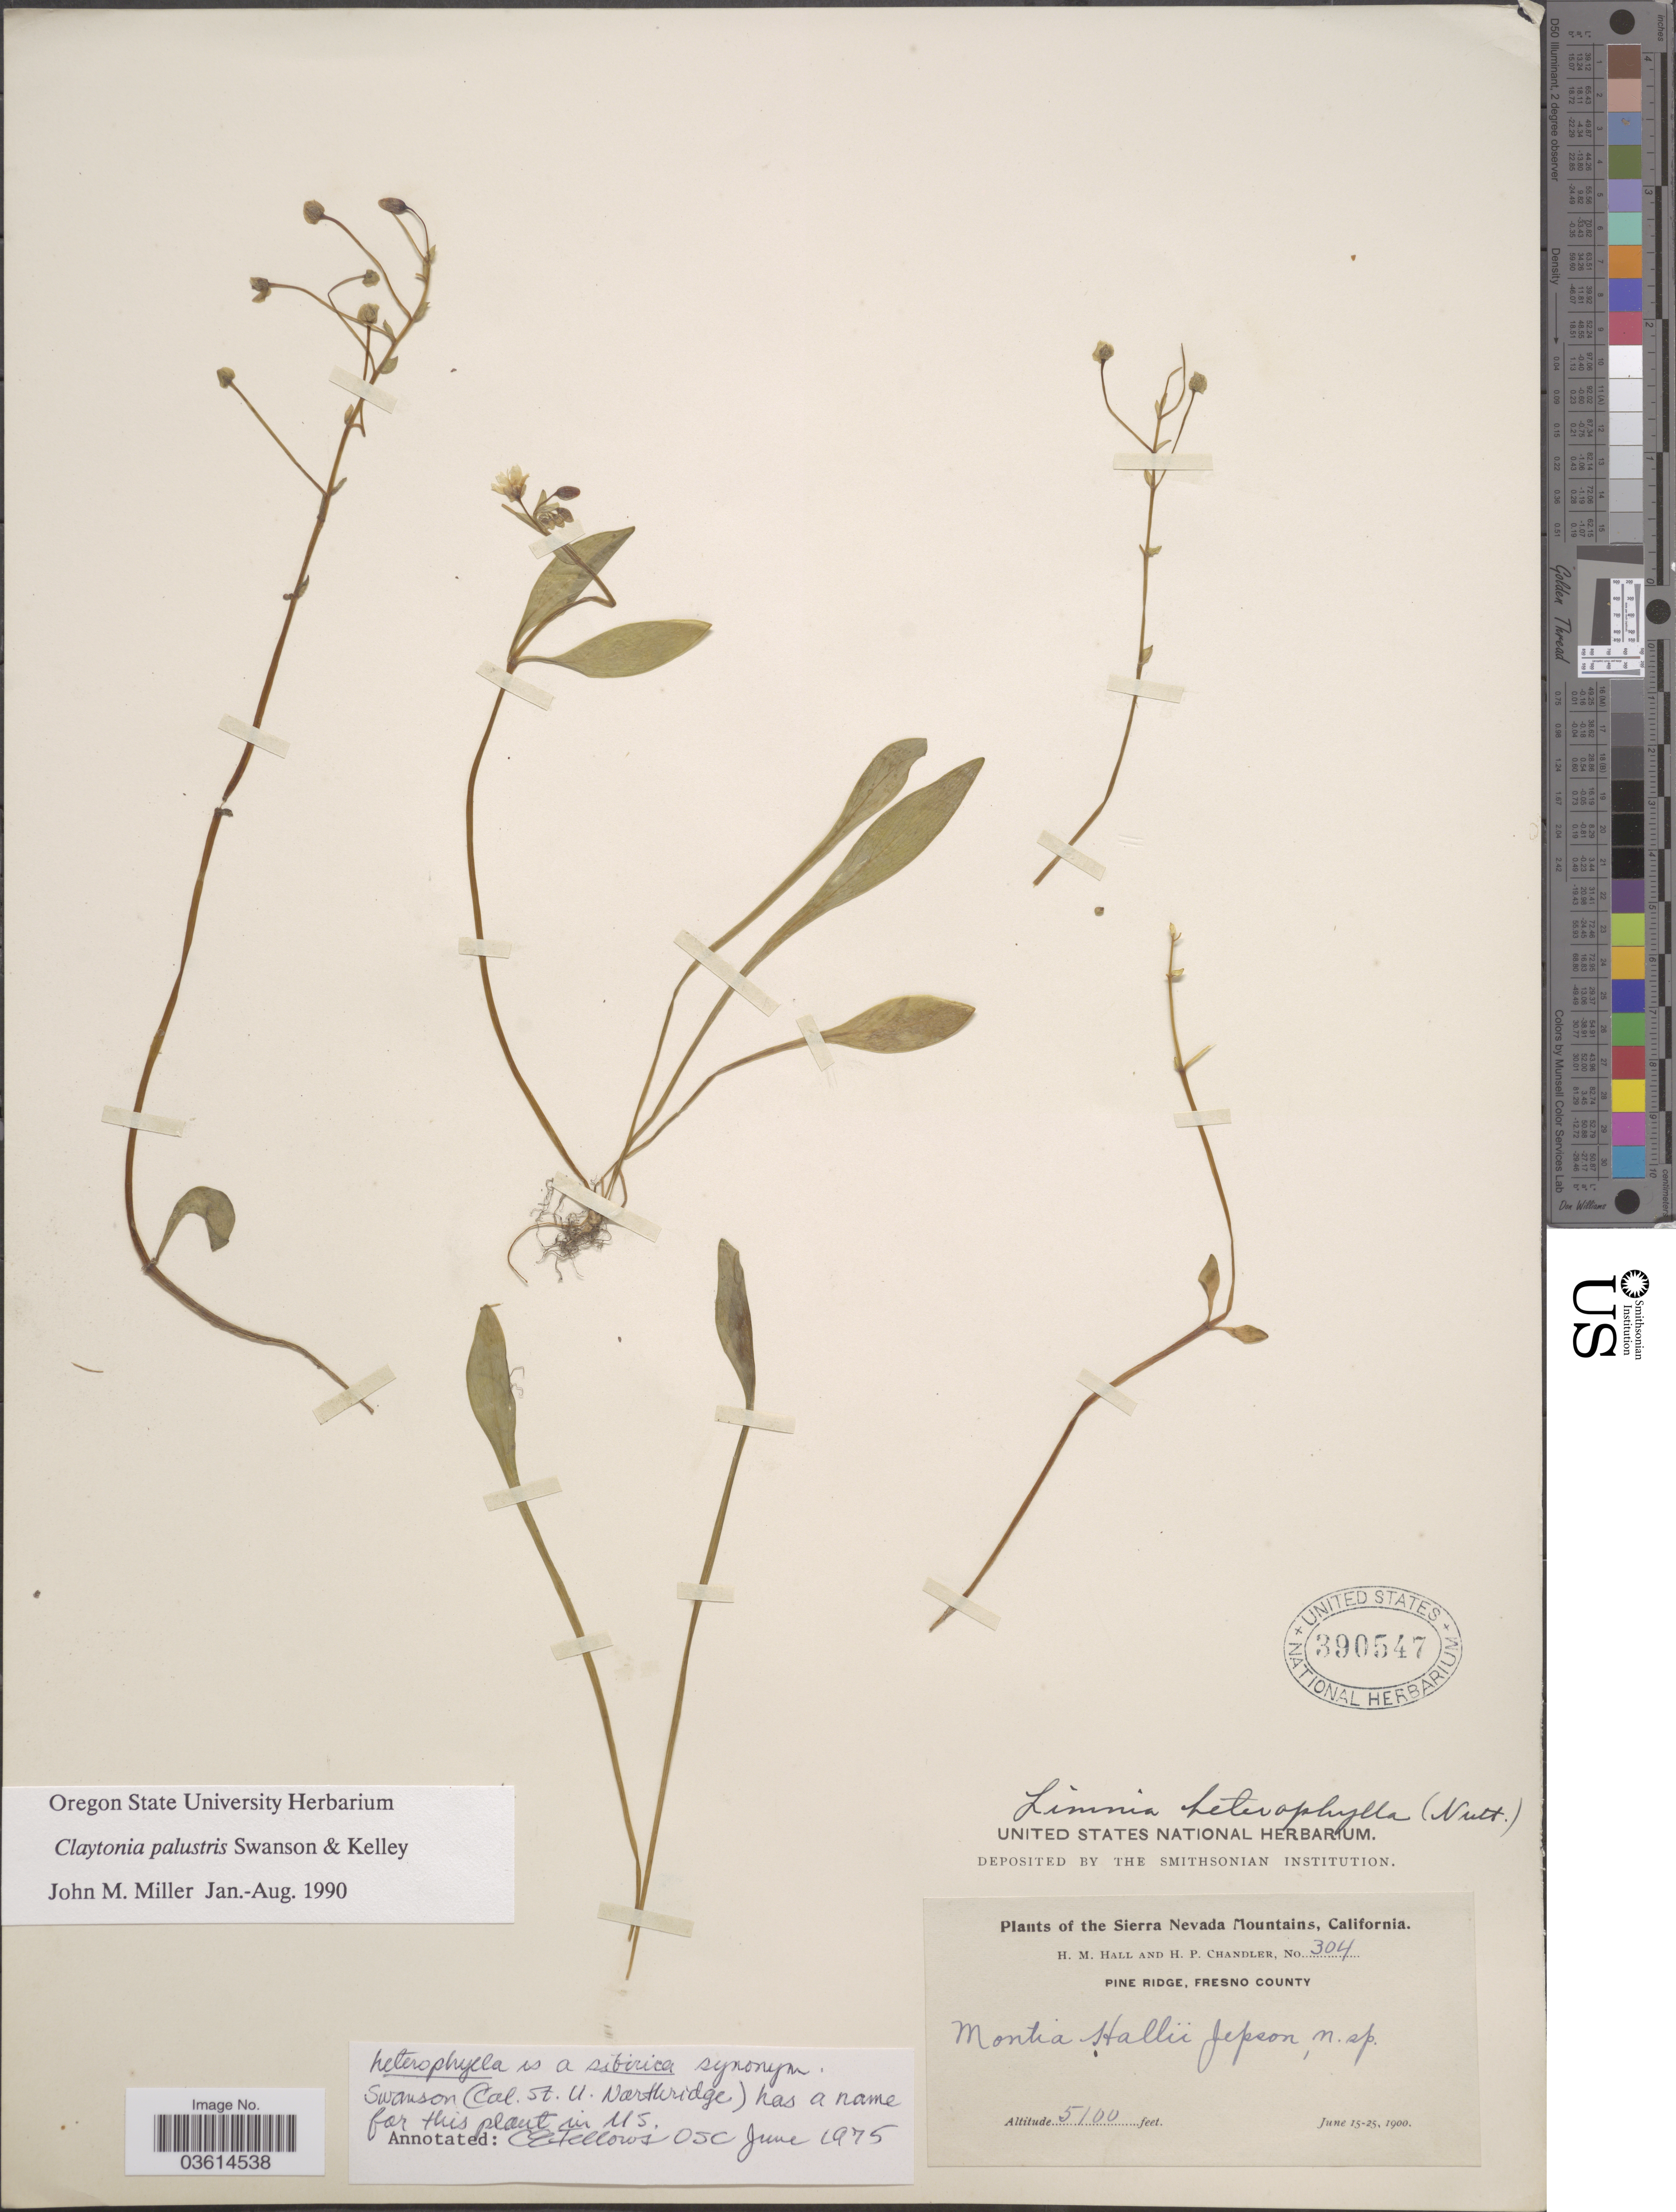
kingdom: Plantae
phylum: Tracheophyta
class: Magnoliopsida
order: Caryophyllales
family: Montiaceae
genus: Claytonia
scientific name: Claytonia palustris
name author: Swanson & Kelley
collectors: H. M. Hall & H. Chandler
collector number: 304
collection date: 1900-06-15/1900-06-25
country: United States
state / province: California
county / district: Fresno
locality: The Sierra Nevada Mountains. Pine Ridge, Fresno County.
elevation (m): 1554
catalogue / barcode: US 390547